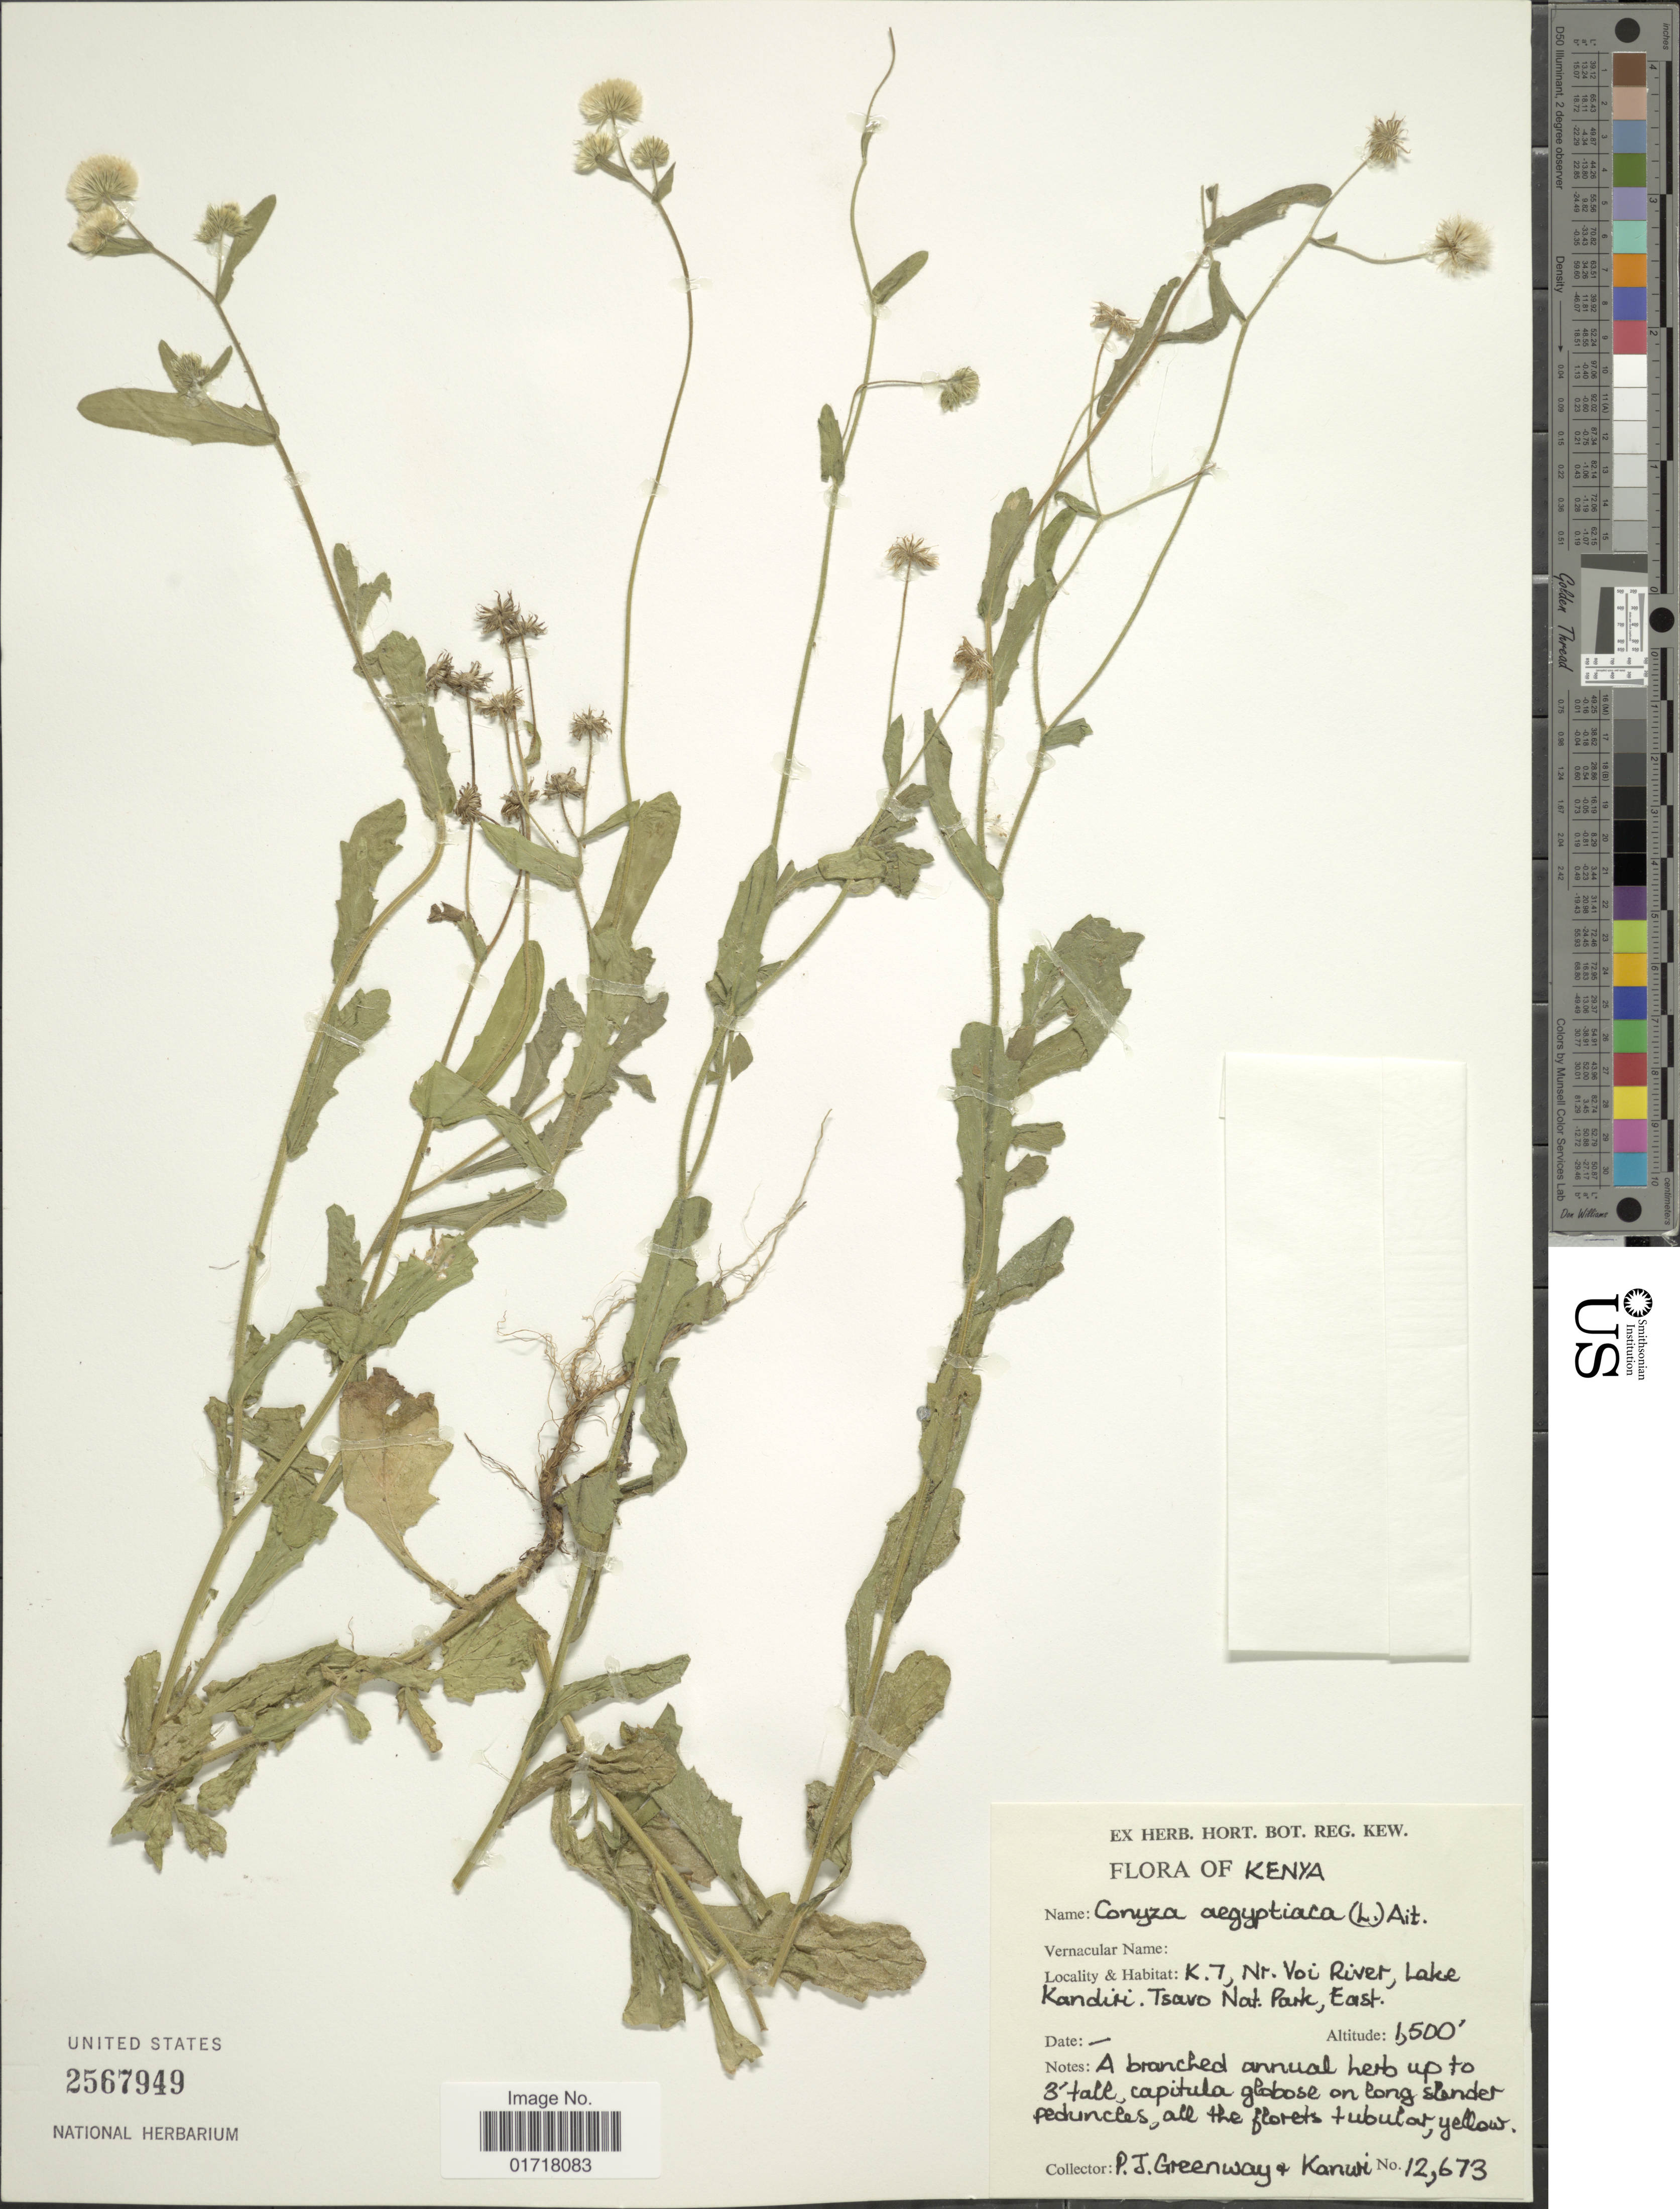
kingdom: Plantae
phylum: Tracheophyta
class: Magnoliopsida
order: Asterales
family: Asteraceae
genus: Conyza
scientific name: Conyza aegyptiaca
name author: (L.) Aiton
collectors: P. J. Greenway & -. Kanuri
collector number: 12673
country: Kenya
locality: K. 7, Nr. Voi River, Lake Kandiri, Tsavo Nat. Park, East.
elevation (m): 457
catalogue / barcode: US 2567949